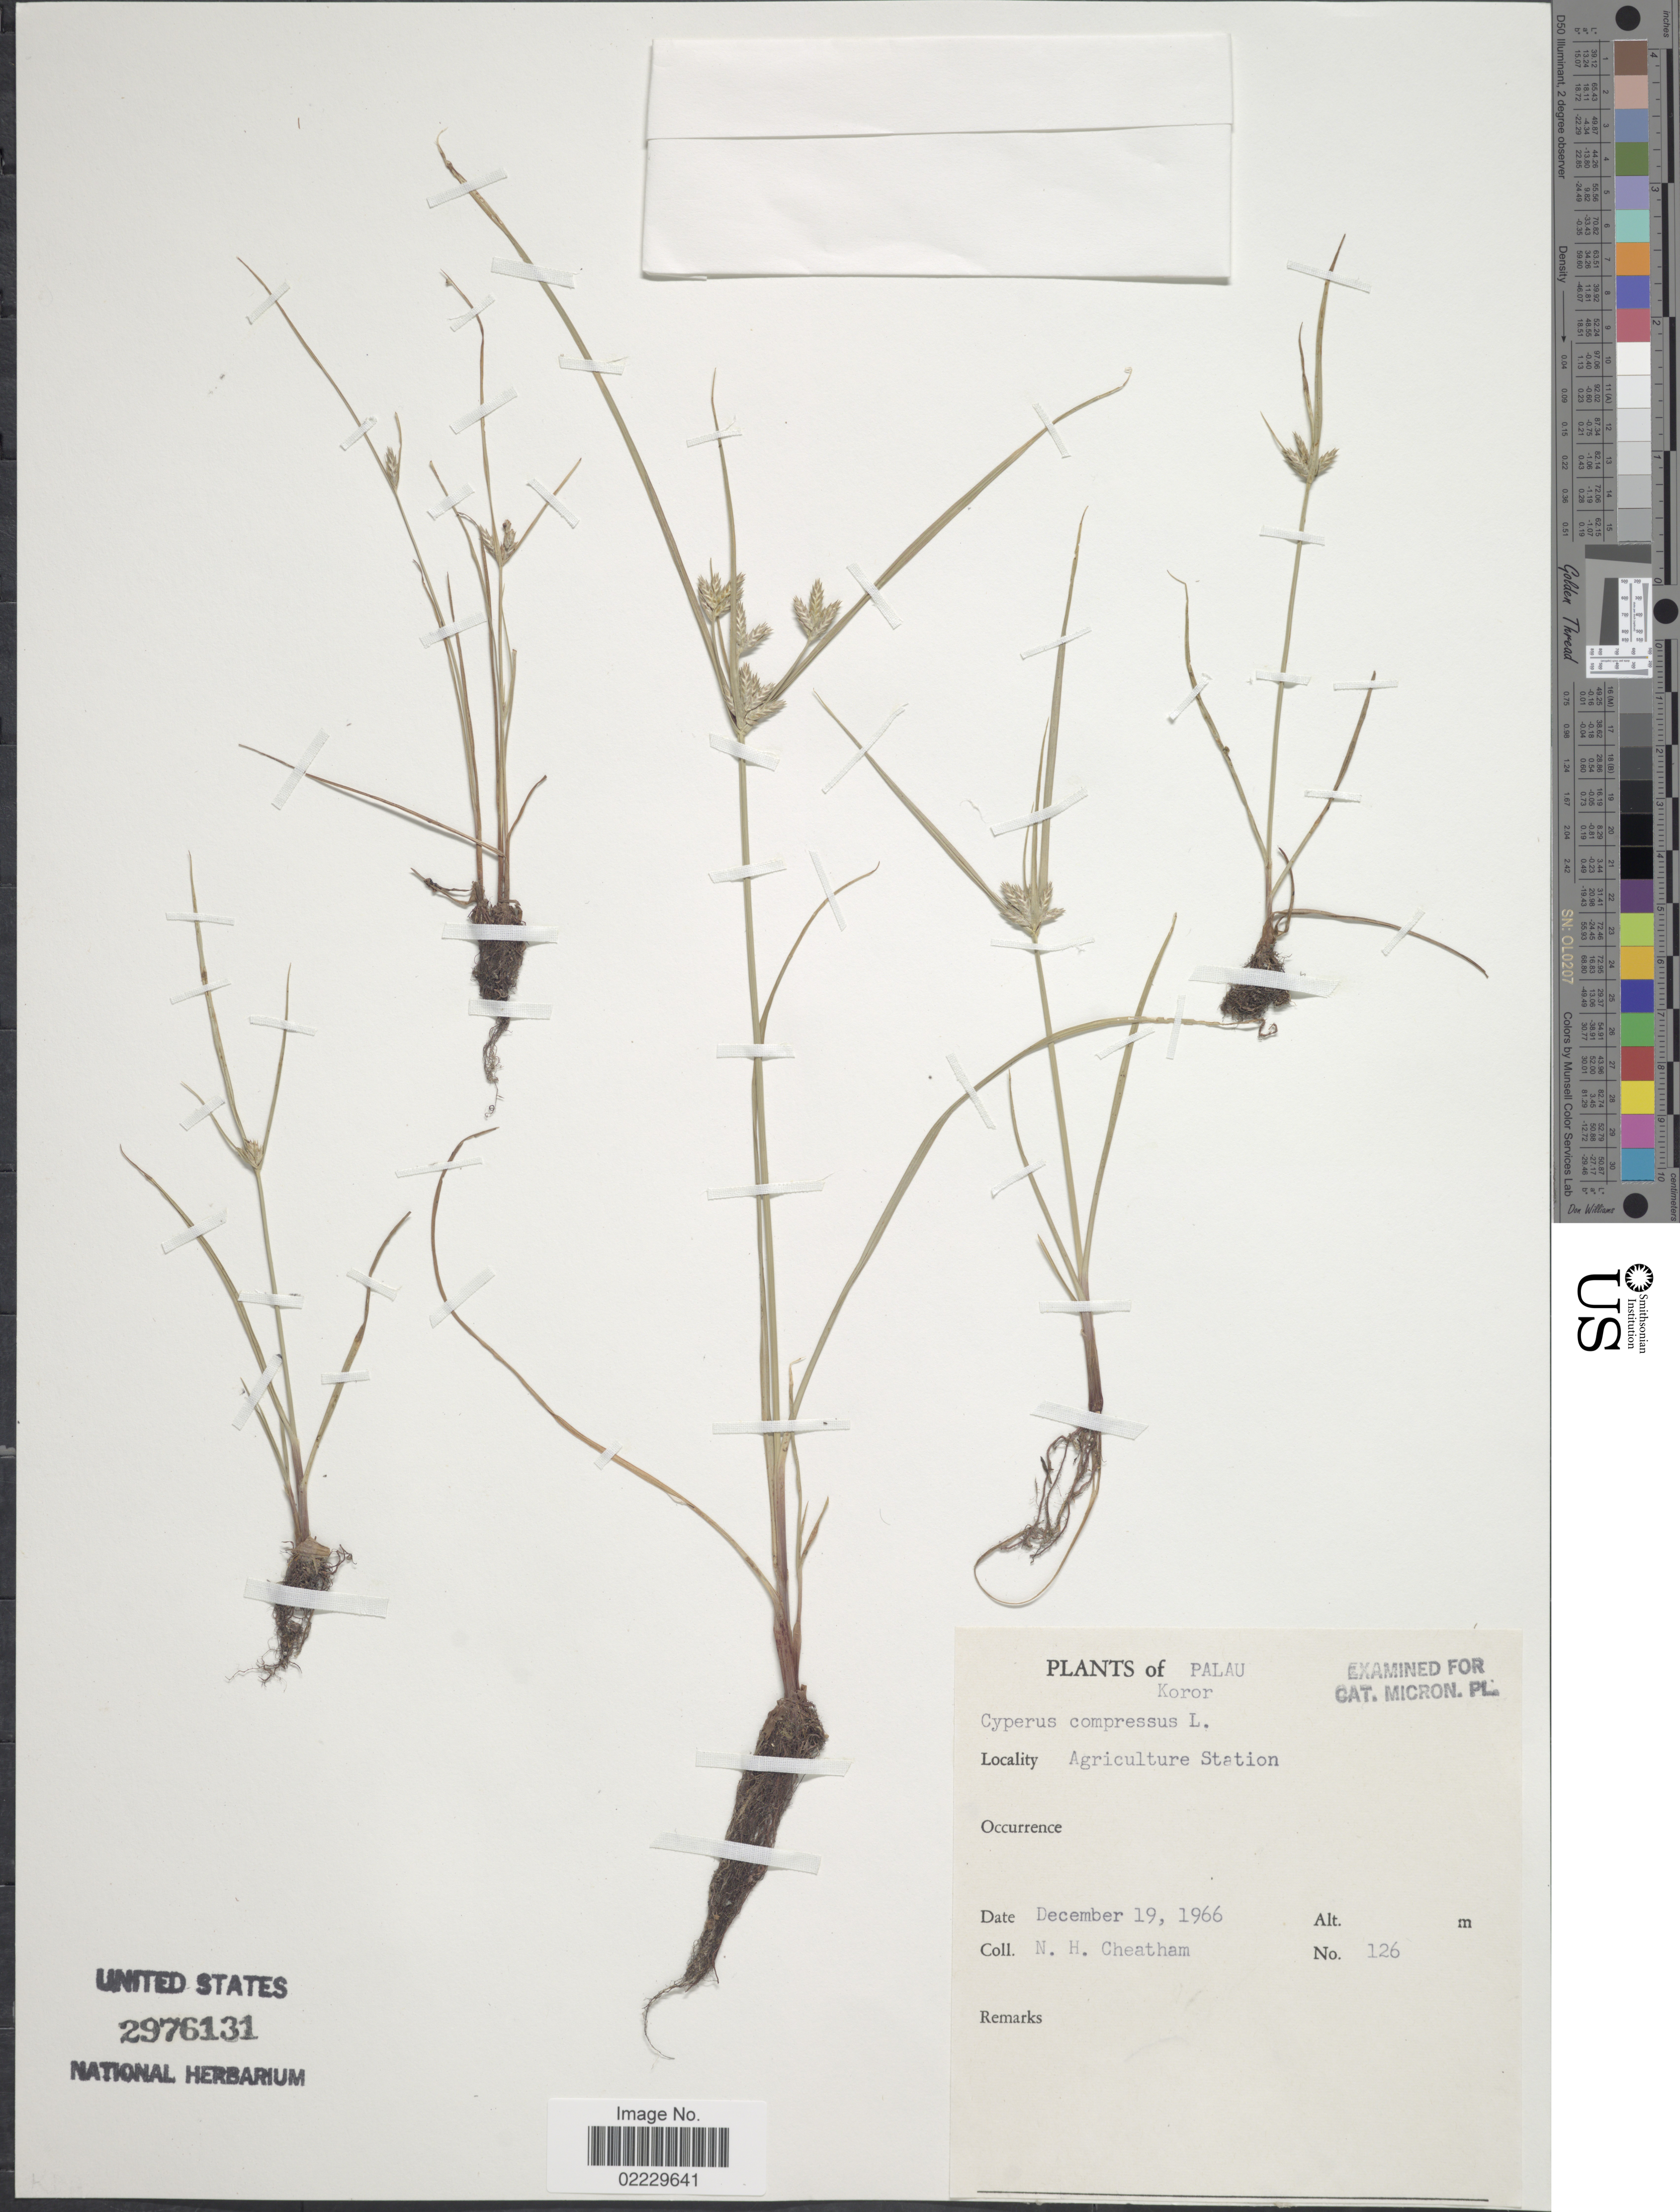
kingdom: Plantae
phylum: Tracheophyta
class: Liliopsida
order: Poales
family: Cyperaceae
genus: Cyperus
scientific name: Cyperus compressus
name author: L.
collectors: N. H. Cheatham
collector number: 126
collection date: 1966-12-19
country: Palau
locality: Palau, Koror, Agriculture Station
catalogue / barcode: US 2976131